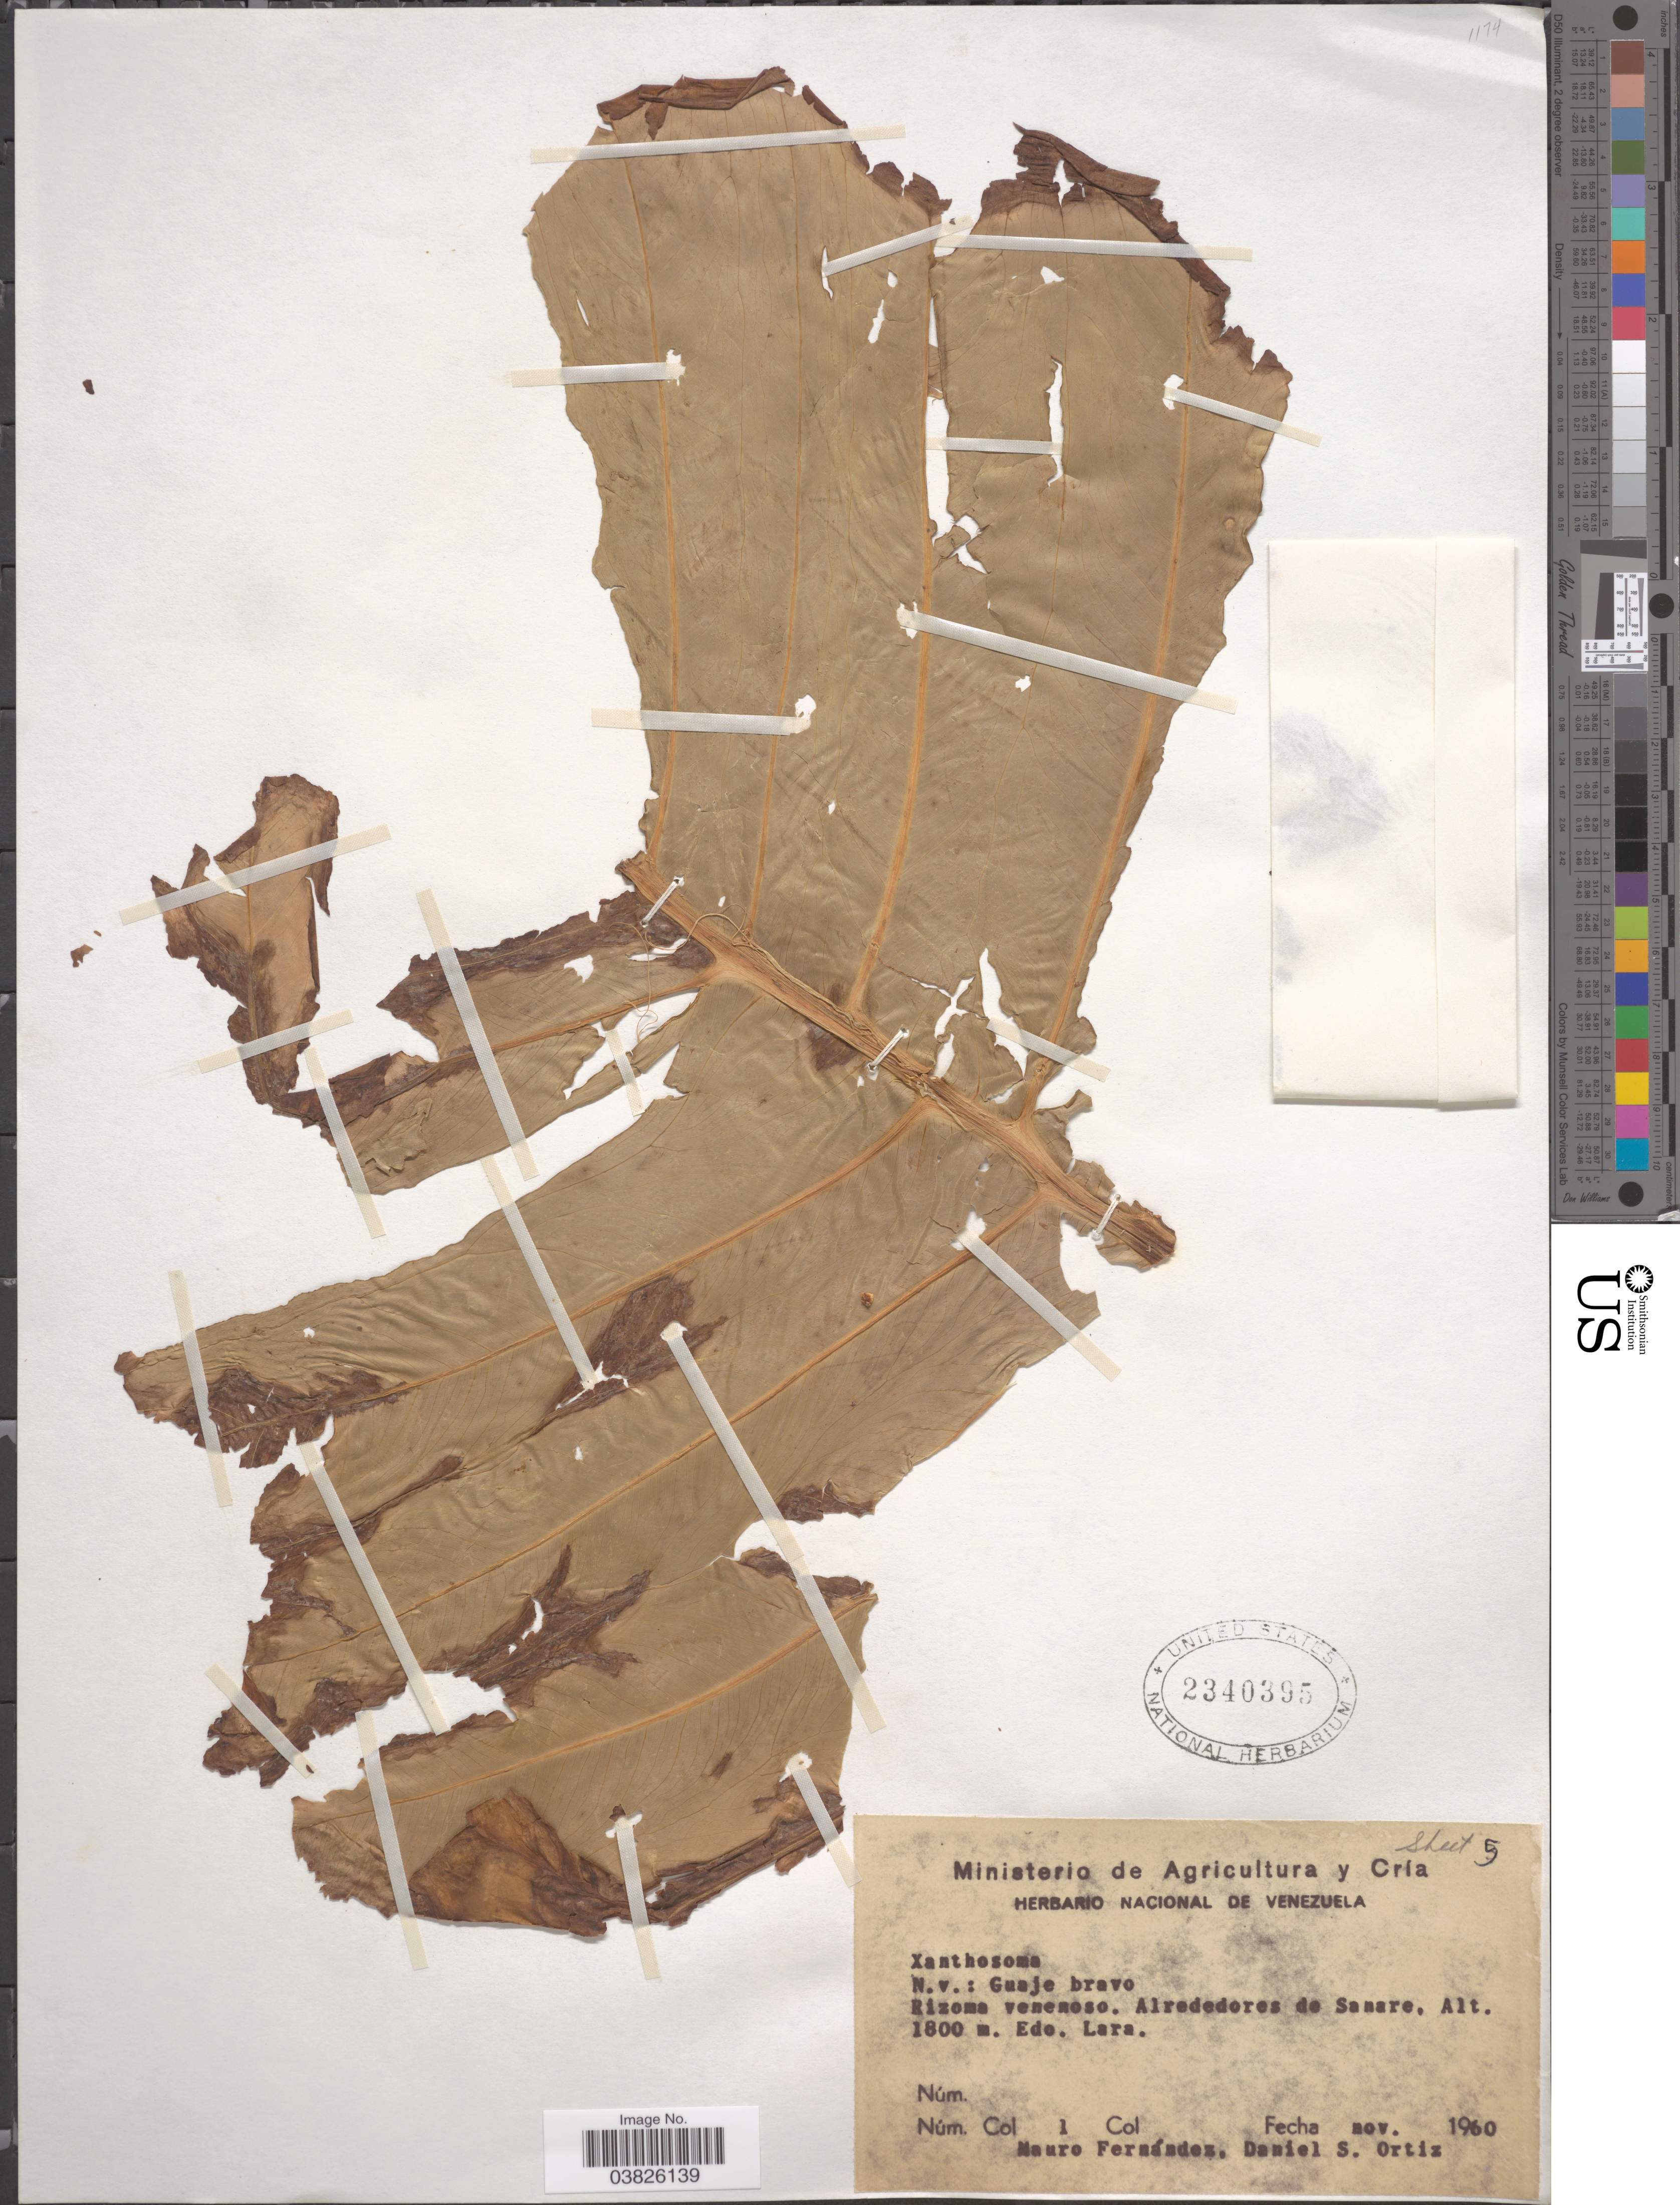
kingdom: Plantae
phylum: Tracheophyta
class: Liliopsida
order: Alismatales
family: Araceae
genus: Xanthosoma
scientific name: Xanthosoma sp.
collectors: M. Fernández & D. Ortiz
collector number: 1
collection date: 1960-11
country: Venezuela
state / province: Lara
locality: Alrededores de Sanare.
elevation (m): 1800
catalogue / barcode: US 2340395